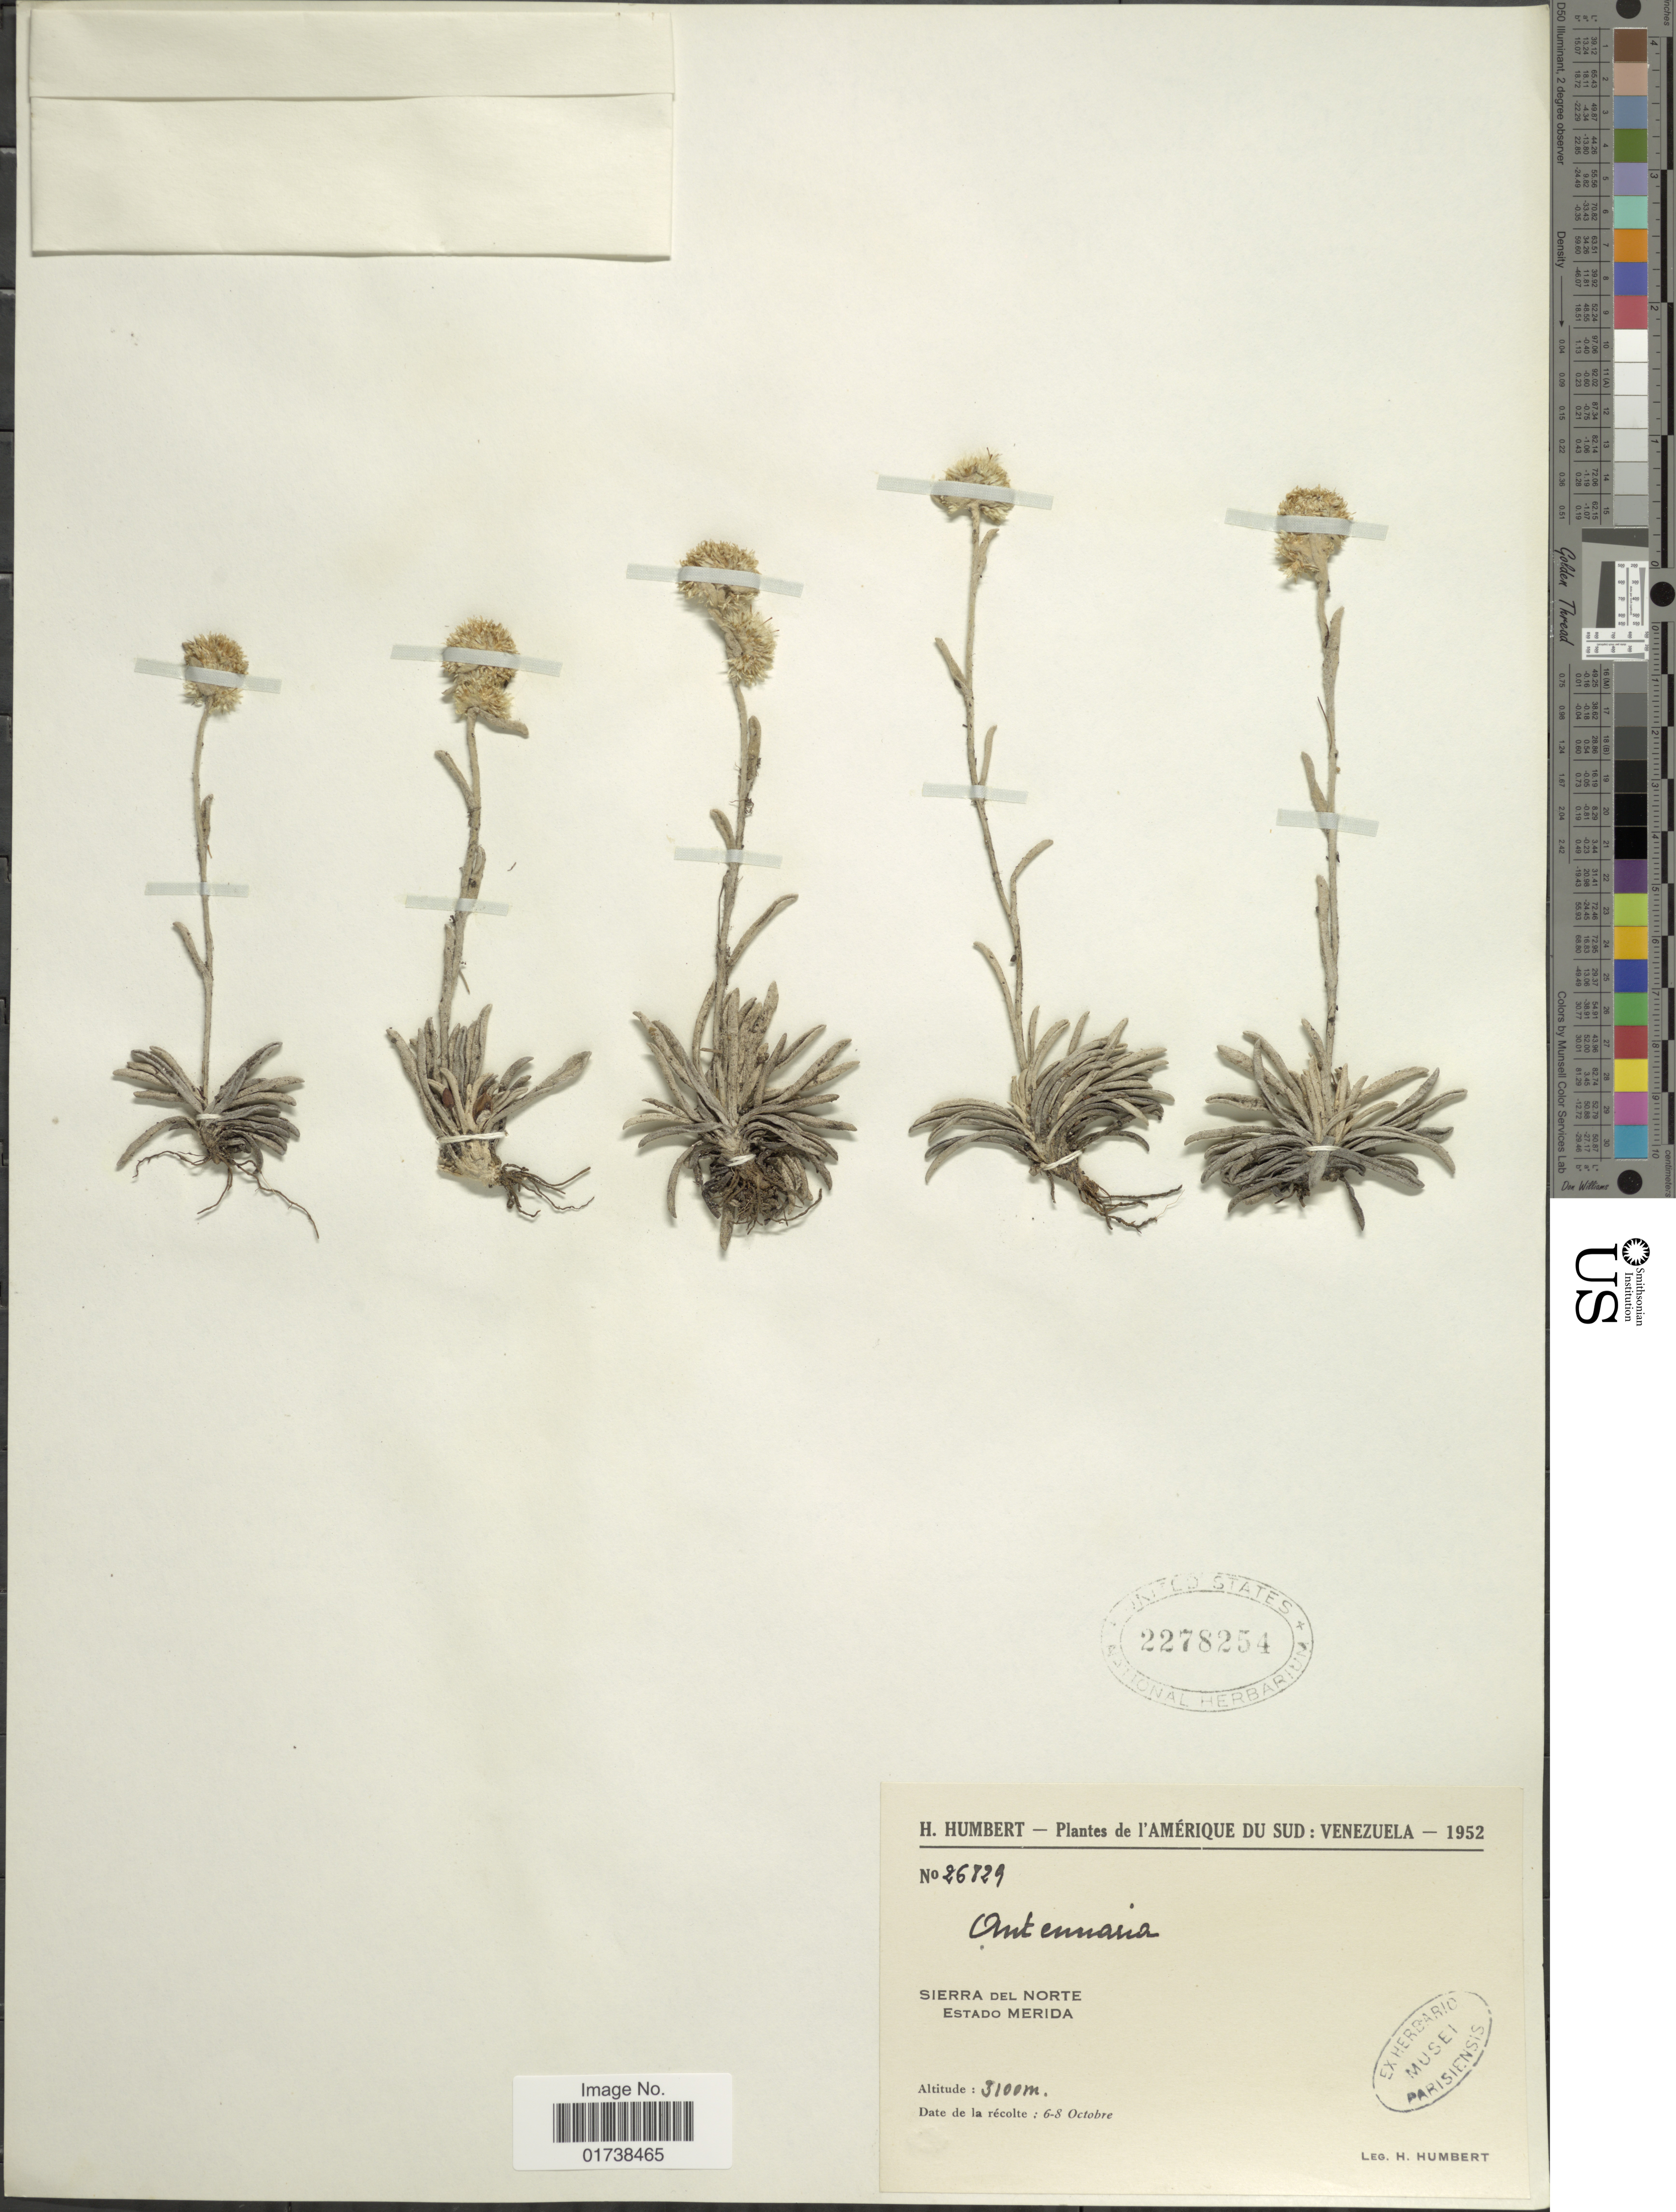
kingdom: Plantae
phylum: Tracheophyta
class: Magnoliopsida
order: Asterales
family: Asteraceae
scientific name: Orognaphalon paramorum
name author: (S.F. Blake) G.L. Nesom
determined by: Nesom, Guy L.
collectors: H. Humbert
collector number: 26829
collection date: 1952-10-06/1952-10-08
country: Venezuela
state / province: Mérida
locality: Sierra del Norte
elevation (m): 3100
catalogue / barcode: US 2278254